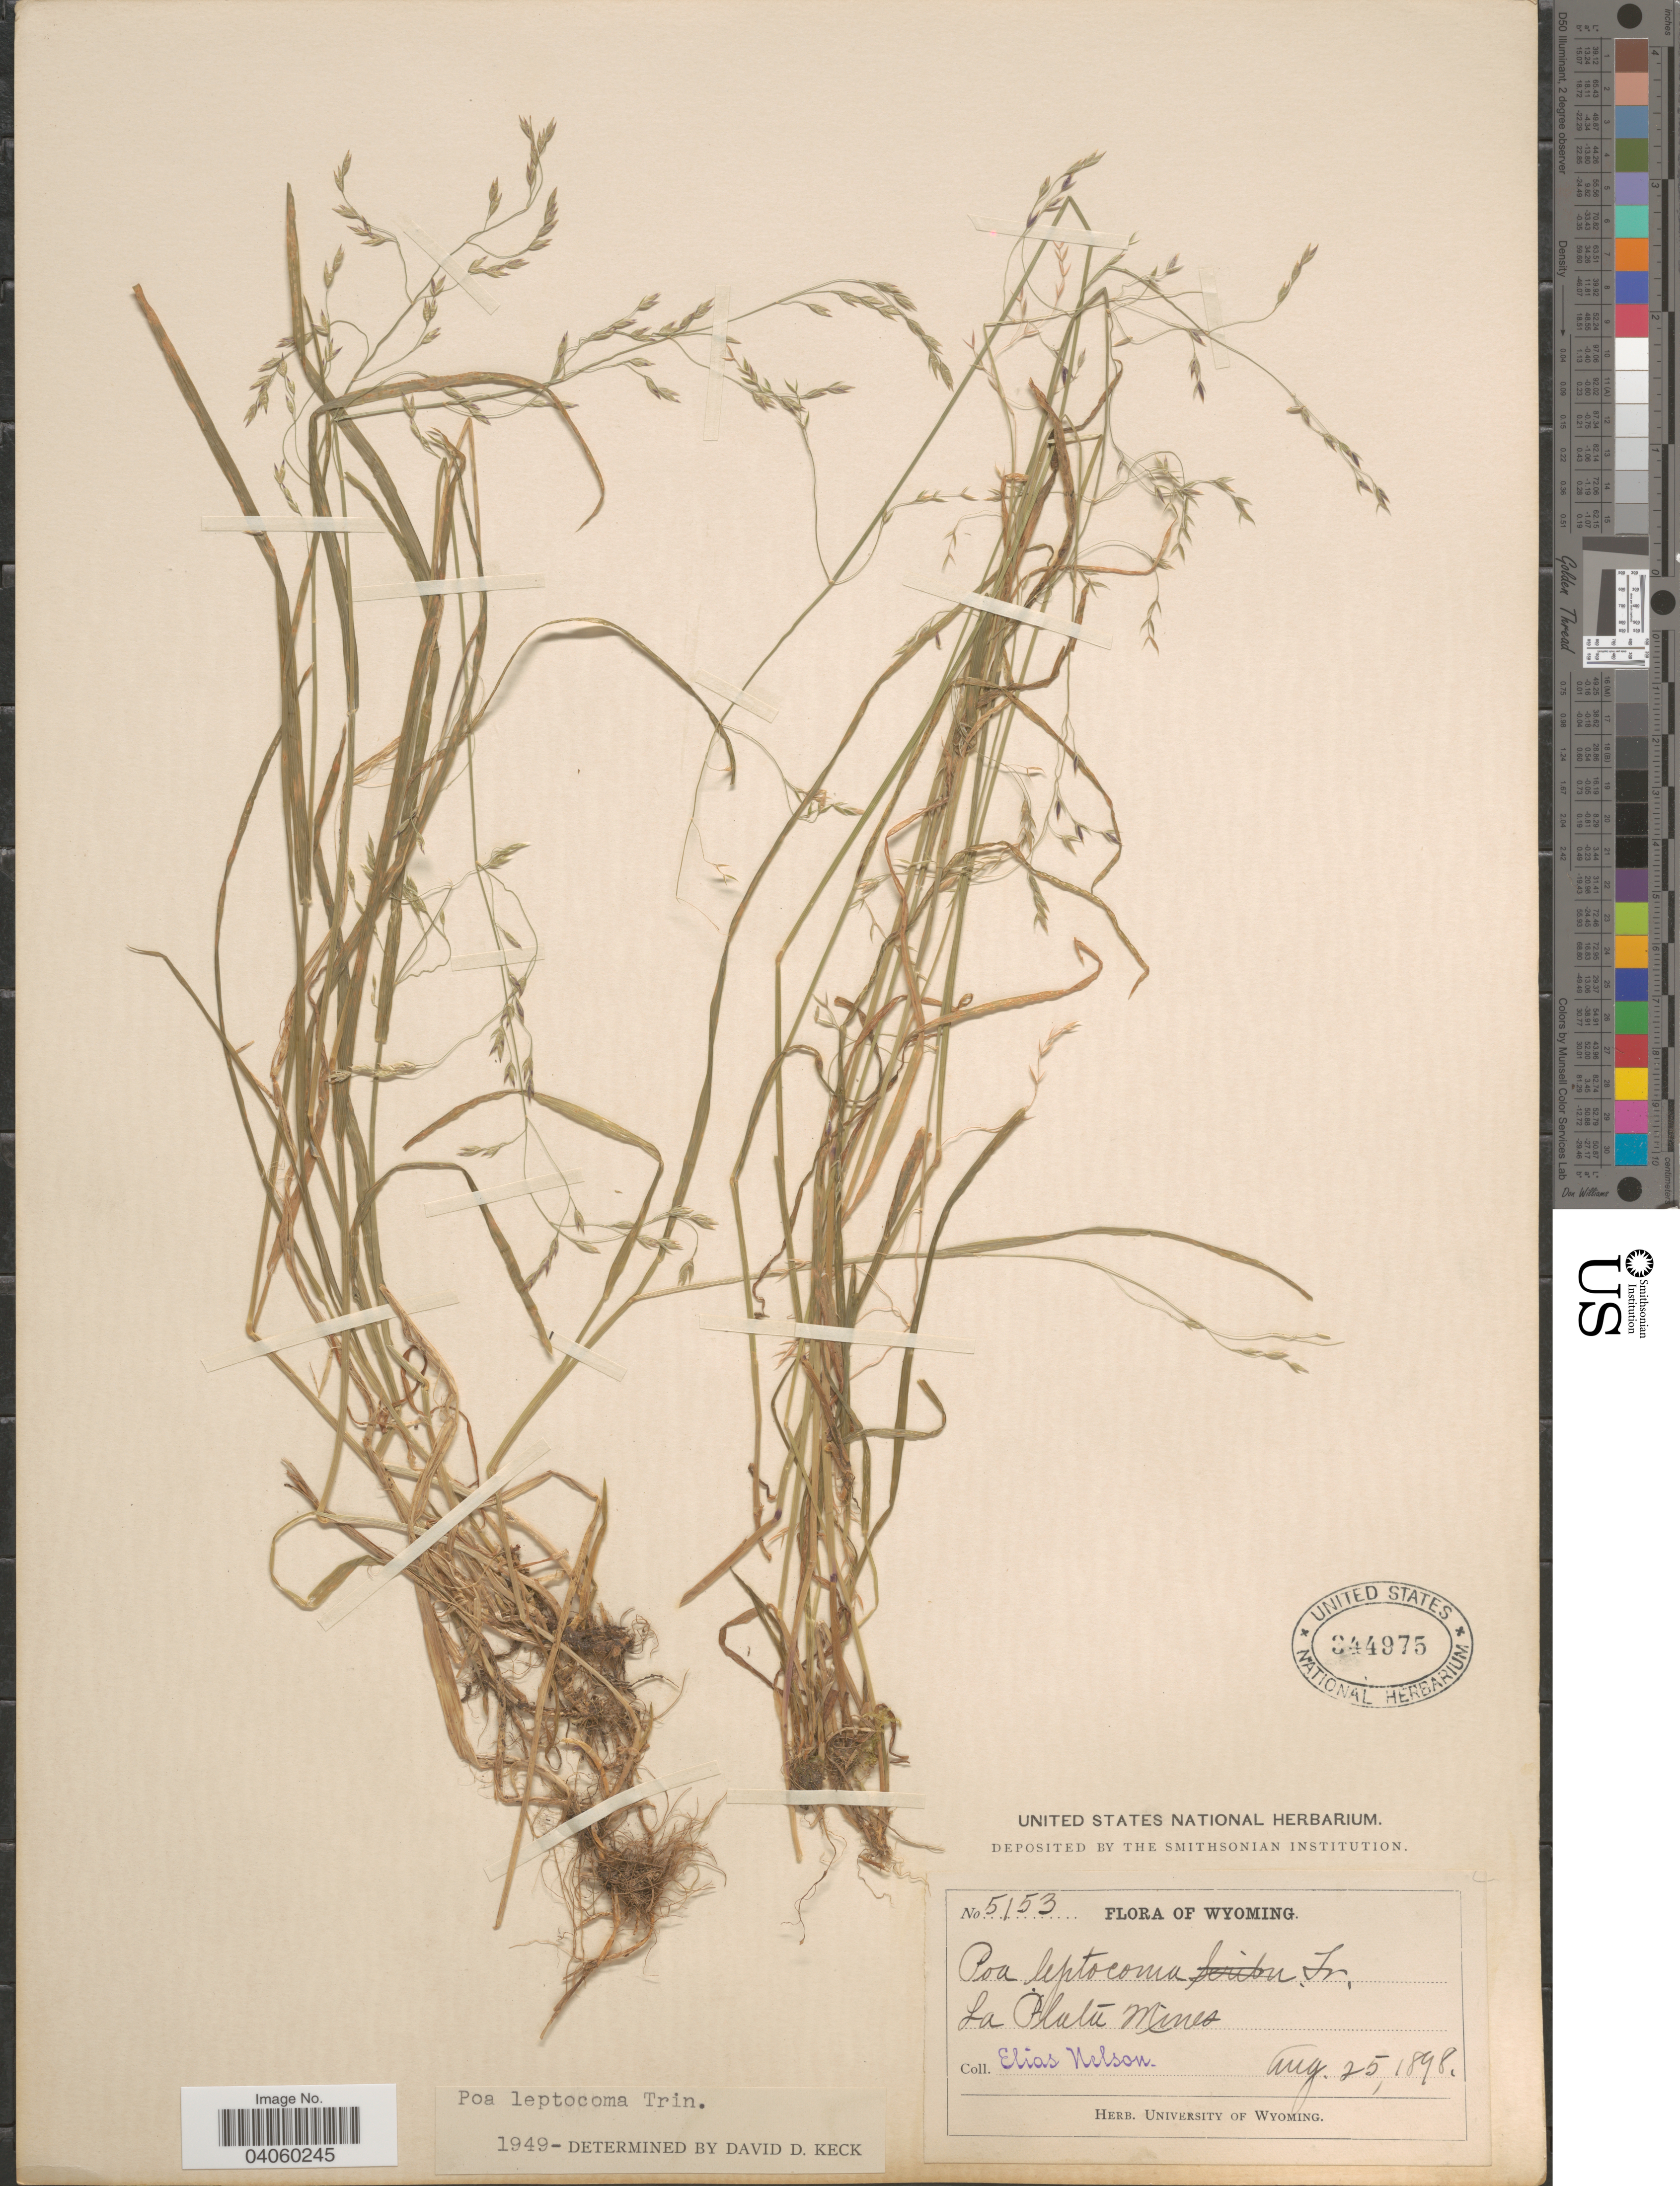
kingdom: Plantae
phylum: Tracheophyta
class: Liliopsida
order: Poales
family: Poaceae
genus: Poa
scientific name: Poa leptocoma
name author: Trin.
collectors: E. Nelson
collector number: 5153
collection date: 1898-08-25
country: United States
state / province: Wyoming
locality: La Plata Mines.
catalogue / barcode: US 344975